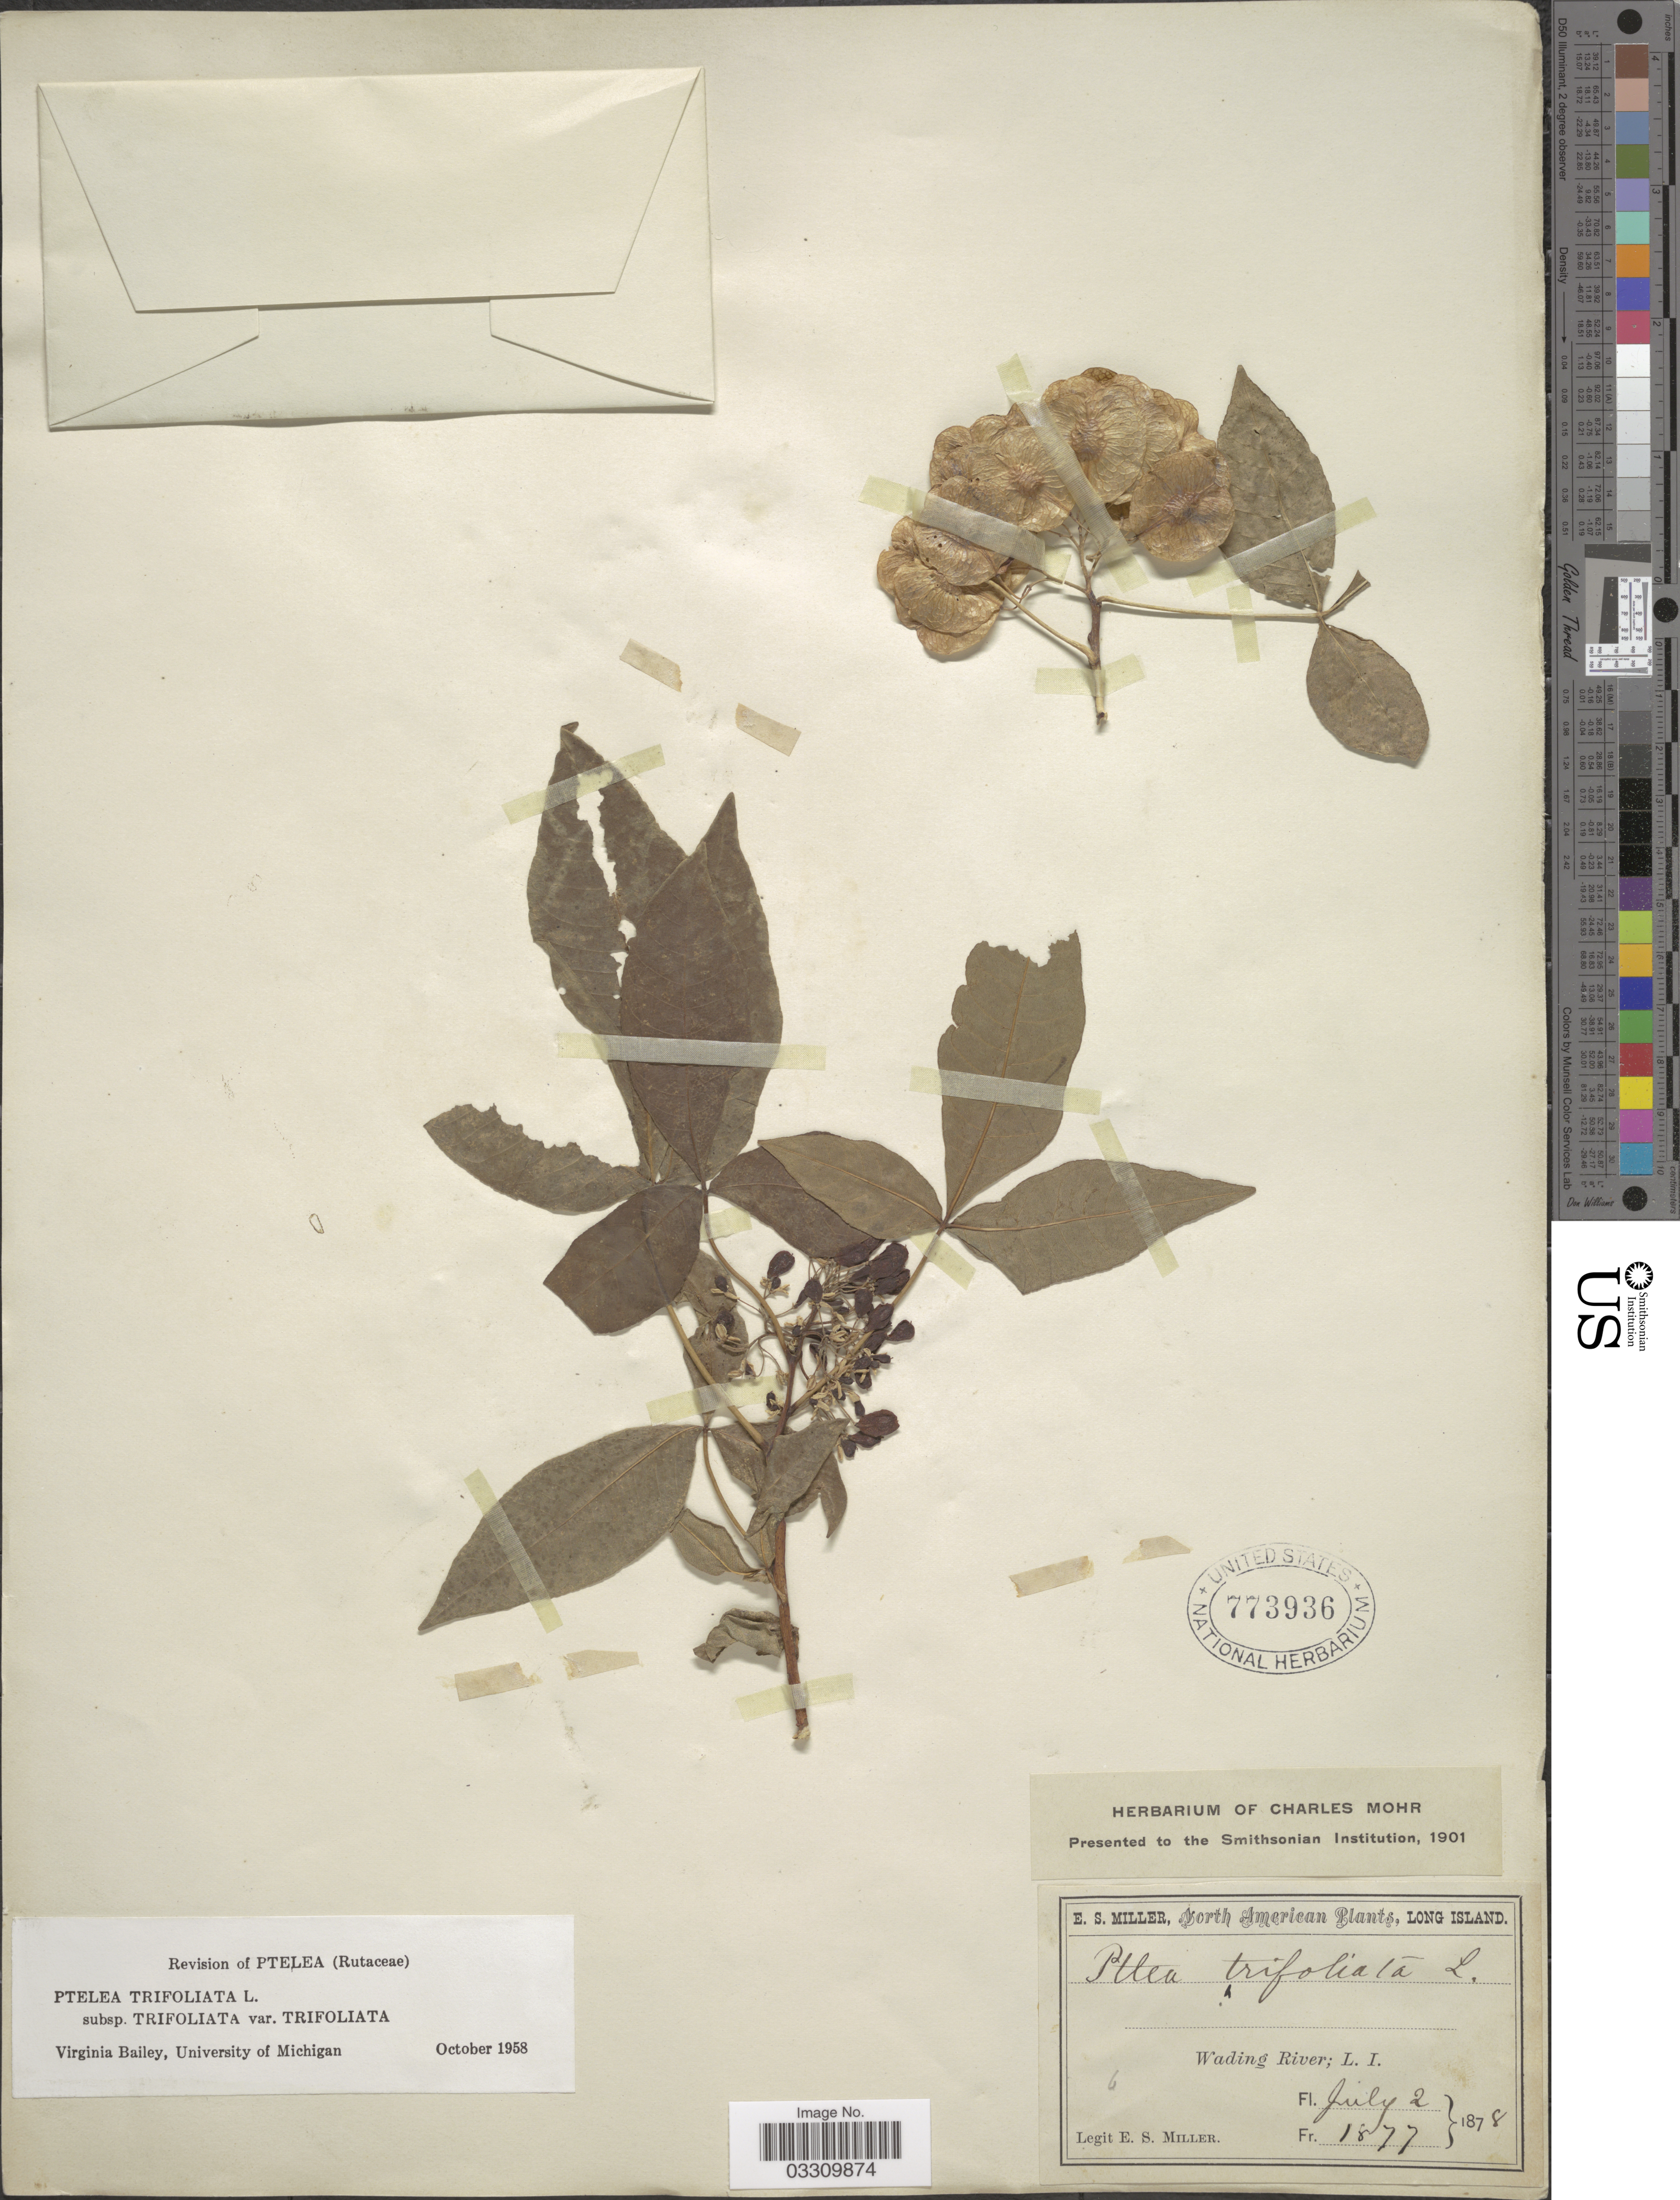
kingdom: Plantae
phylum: Tracheophyta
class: Magnoliopsida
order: Sapindales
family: Rutaceae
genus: Ptelea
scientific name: Ptelea trifoliata var. trifoliata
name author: L.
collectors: E. S. Miller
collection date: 1877-07-02/1878-07-02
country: United States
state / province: New York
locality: Long Island. Wading River.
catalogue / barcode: US 773936